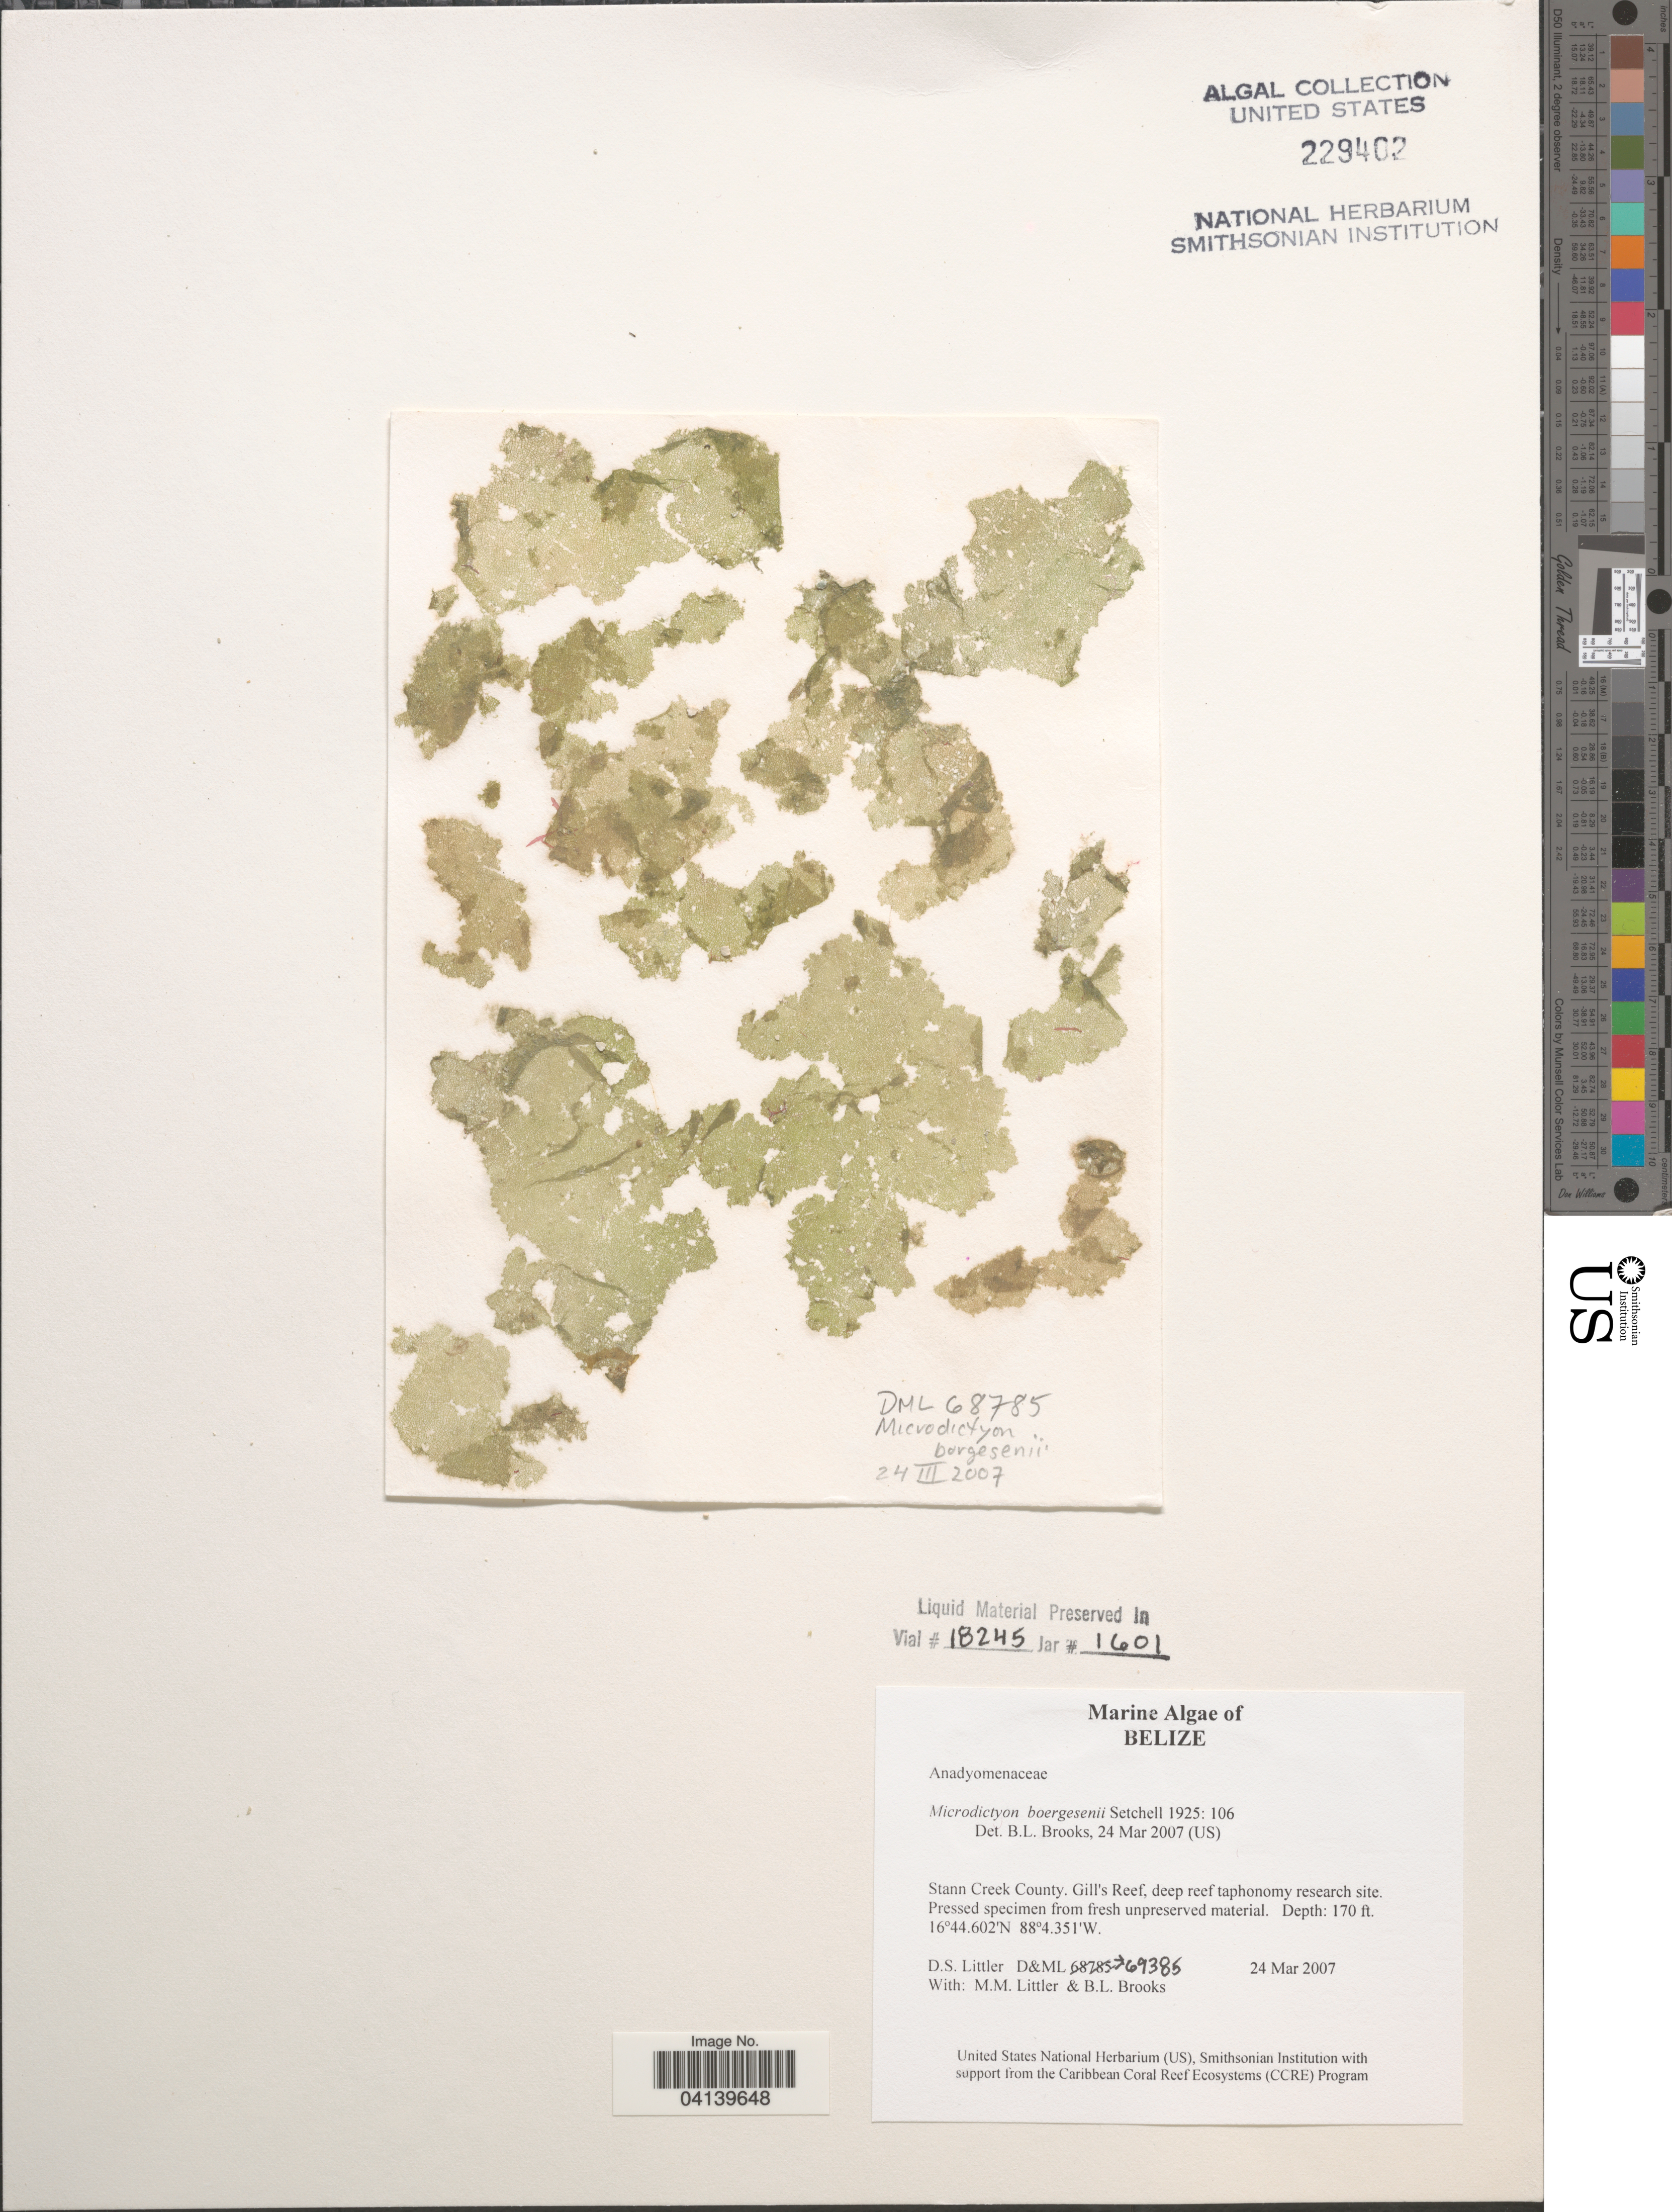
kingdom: Plantae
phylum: Chlorophyta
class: Ulvophyceae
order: Cladophorales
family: Anadyomenaceae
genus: Microdictyon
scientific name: Microdictyon boergesenii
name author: Setch.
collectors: D. S. Littler & B. Brooks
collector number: D&ML69385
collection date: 2007-03-24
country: Belize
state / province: Stann Creek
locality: Stann Creek County. Gill's Reef, deep reef taphonomy research site.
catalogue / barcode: US 229402